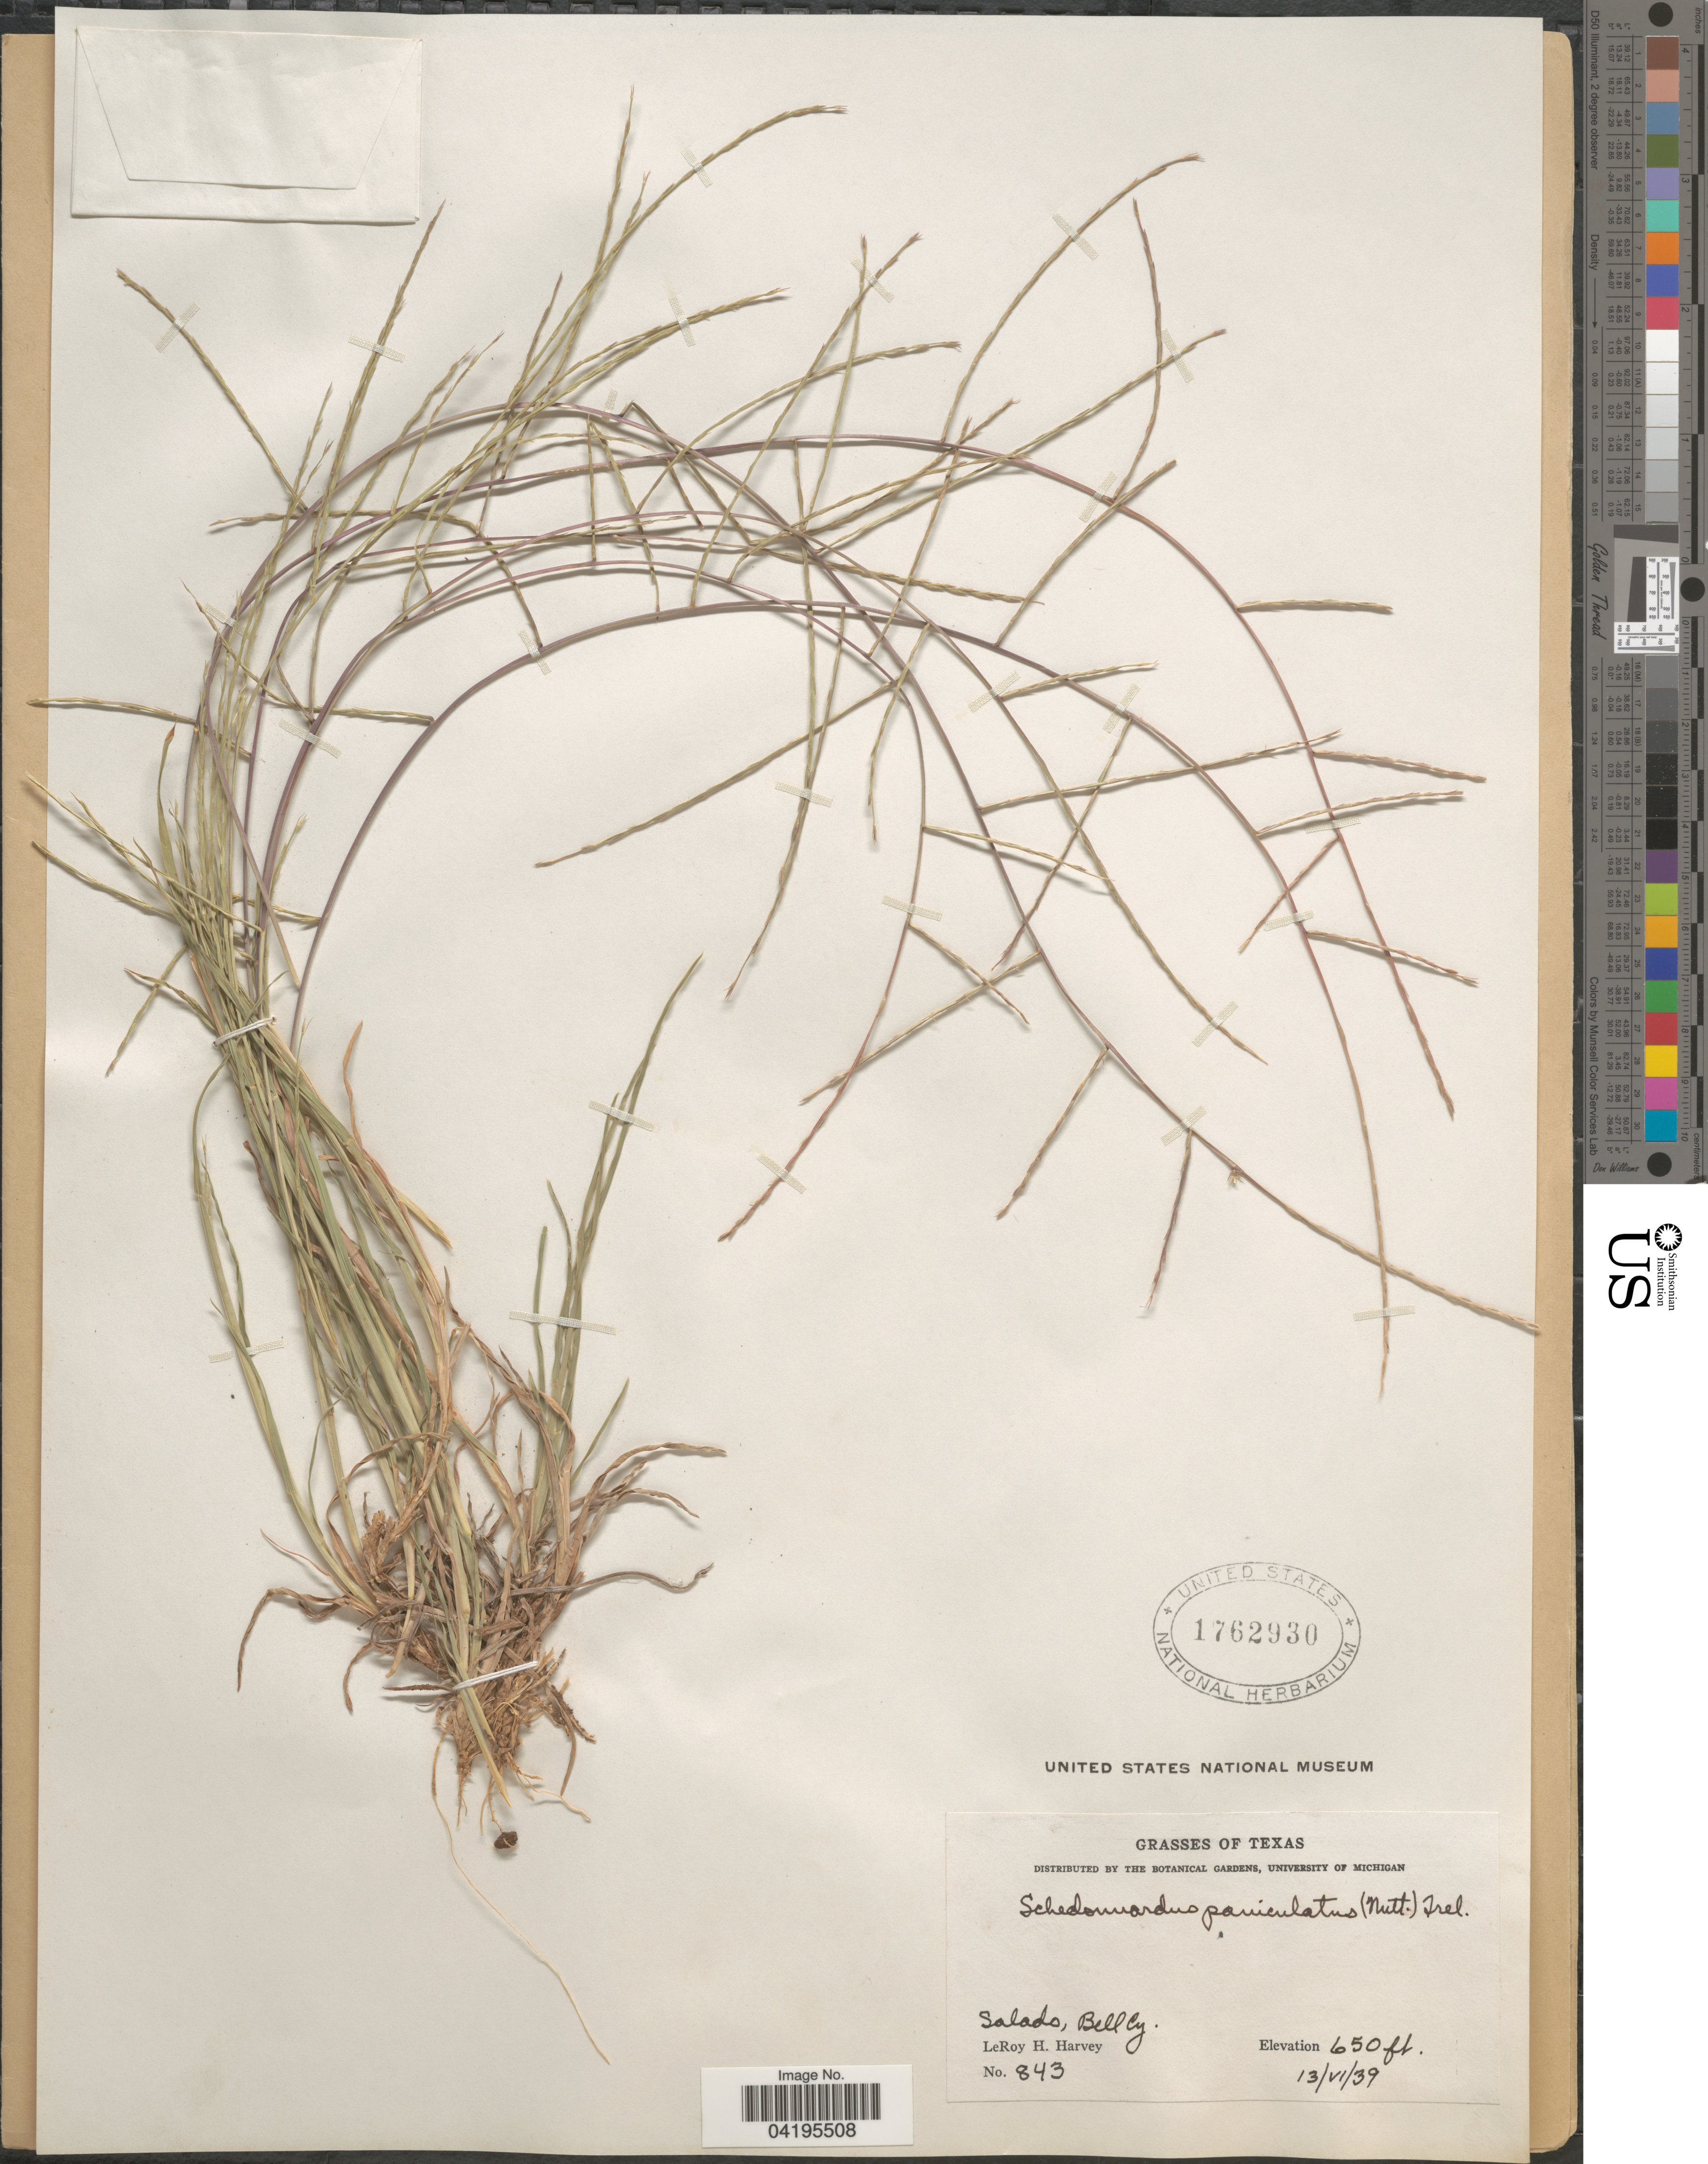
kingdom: Plantae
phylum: Tracheophyta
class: Liliopsida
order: Poales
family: Poaceae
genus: Muhlenbergia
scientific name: Muhlenbergia paniculata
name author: (Nutt.) Columbus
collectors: L. H. Harvey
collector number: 843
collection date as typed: Transcribed d/m/y: 13/6/39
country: United States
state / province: Texas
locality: Salado, Bell Cy.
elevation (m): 198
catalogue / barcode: US 1762930